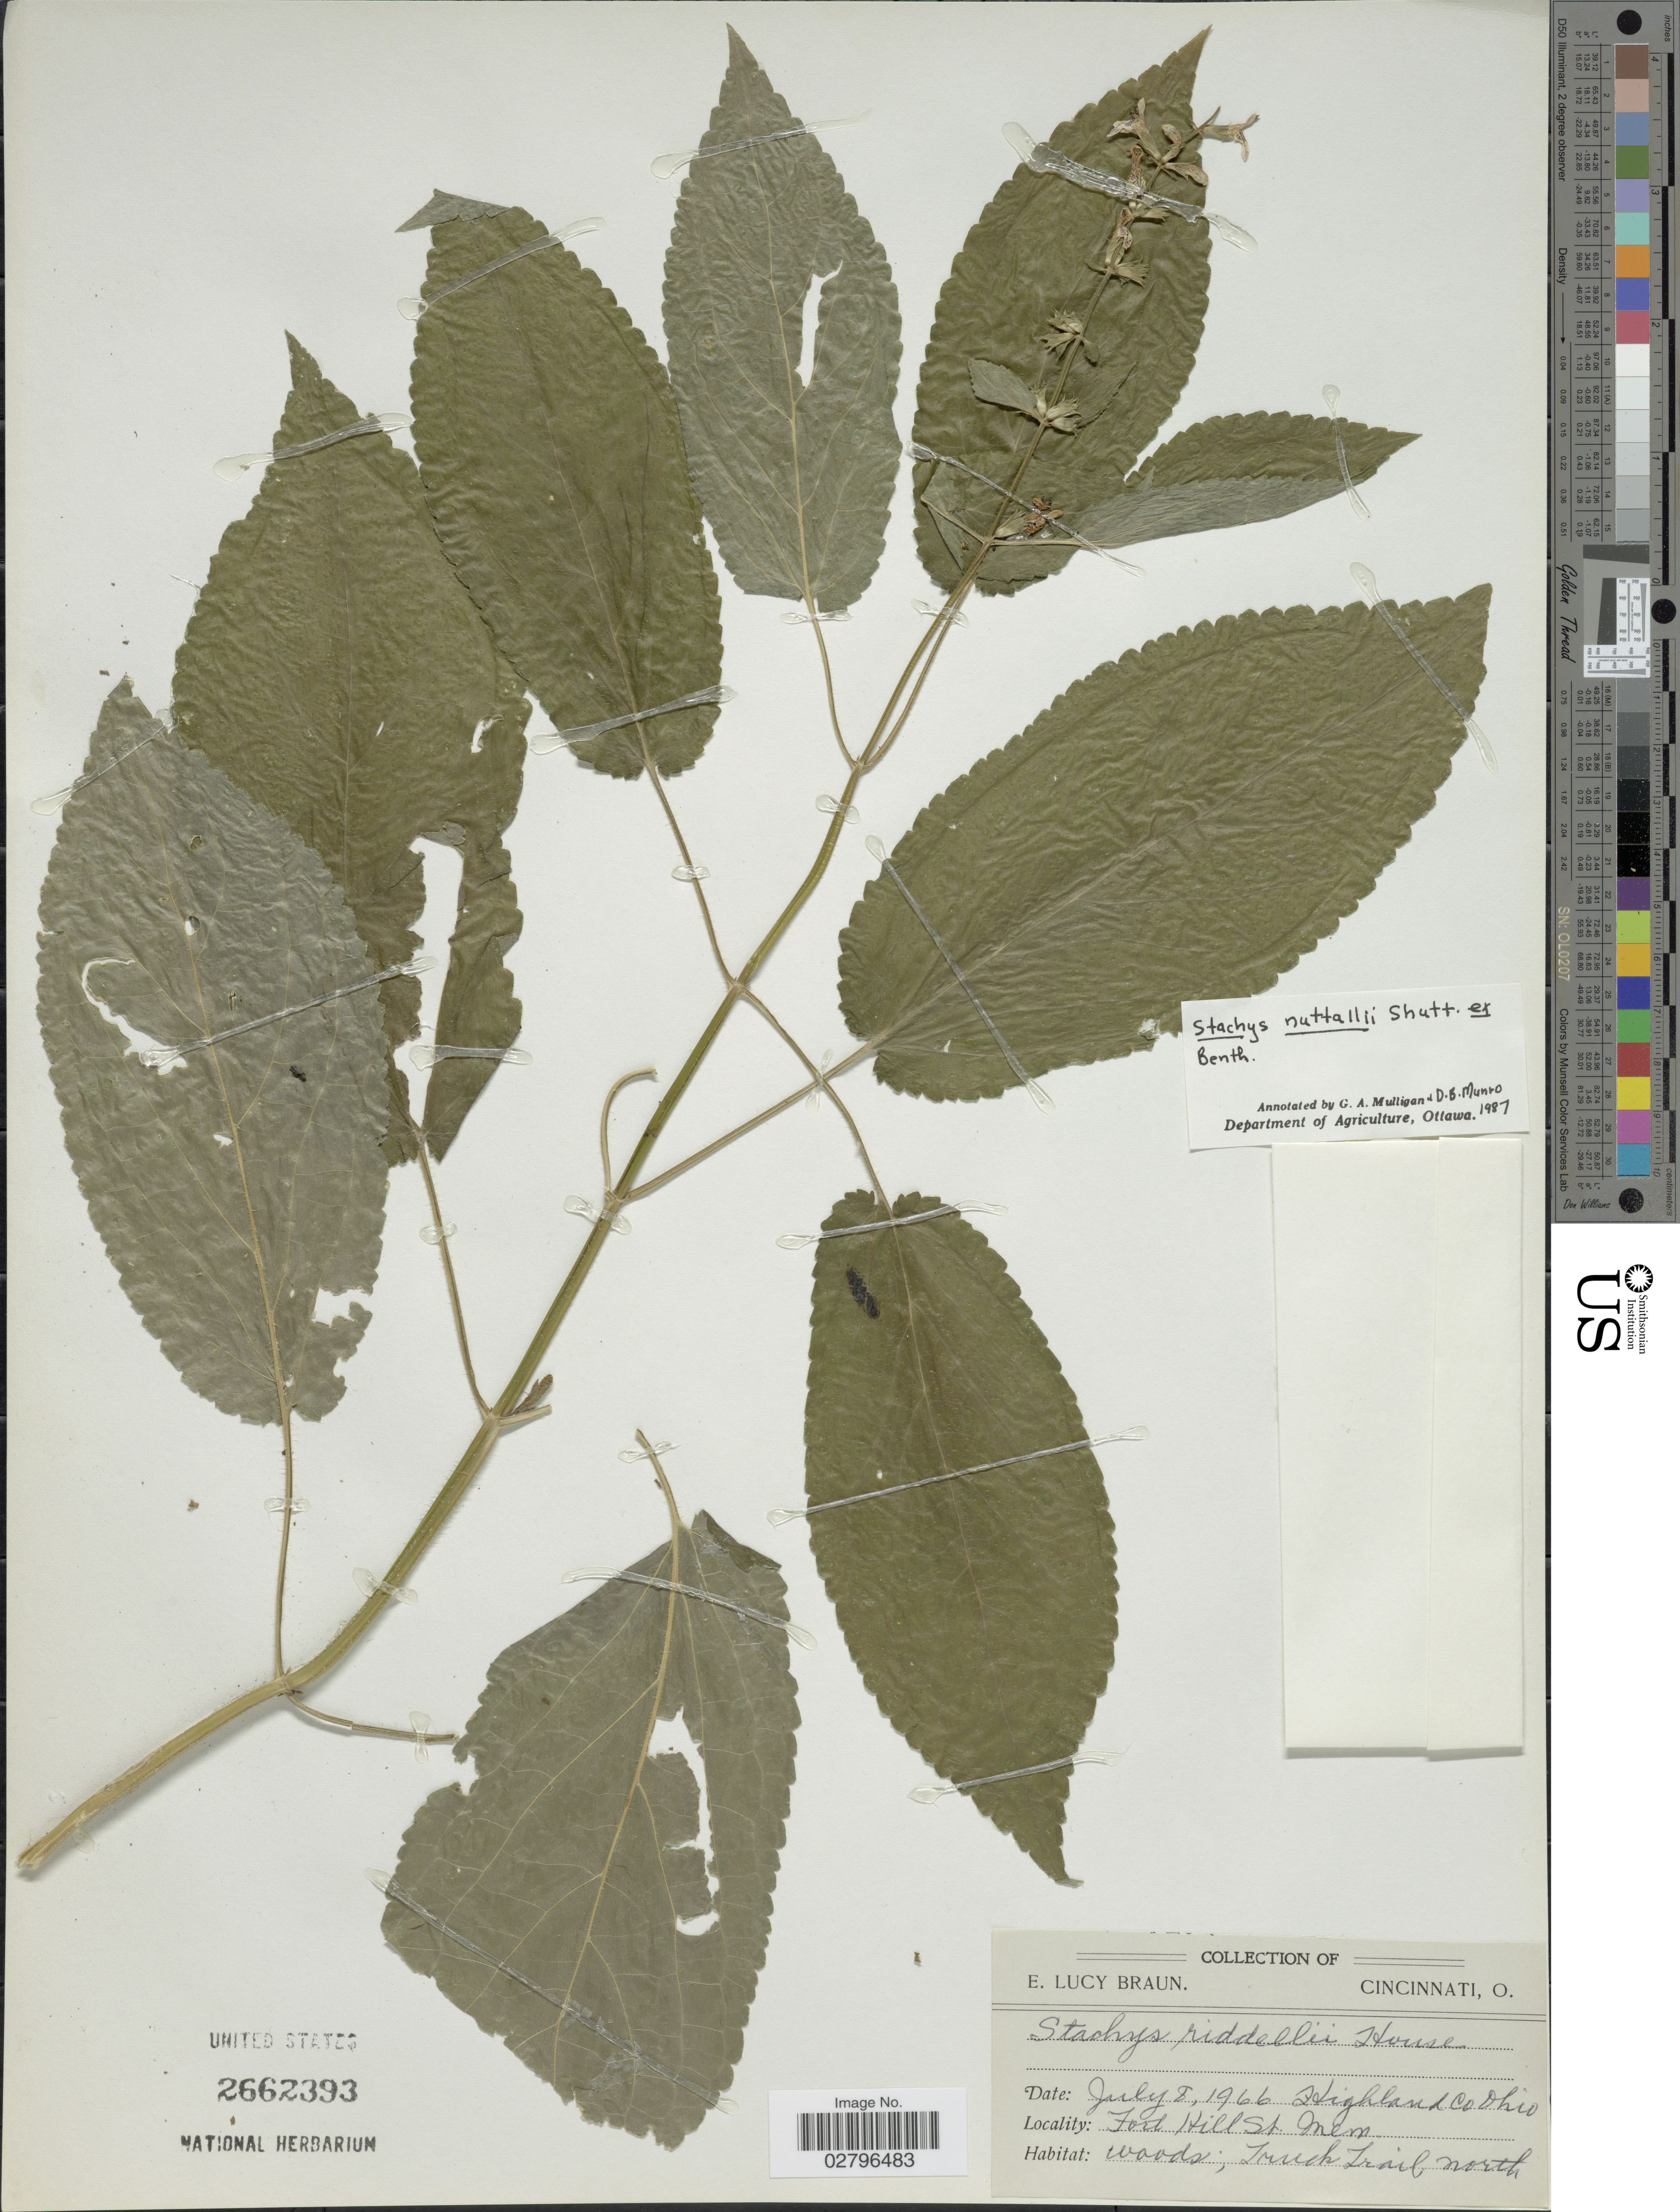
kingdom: Plantae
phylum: Tracheophyta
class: Magnoliopsida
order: Lamiales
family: Lamiaceae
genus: Stachys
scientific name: Stachys nuttallii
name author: Shuttlew. ex Benth.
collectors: E. L. Braun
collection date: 1966-07-08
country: United States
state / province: Ohio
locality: Highland Co. Fort Hill St. Mem.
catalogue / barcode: US 2662393